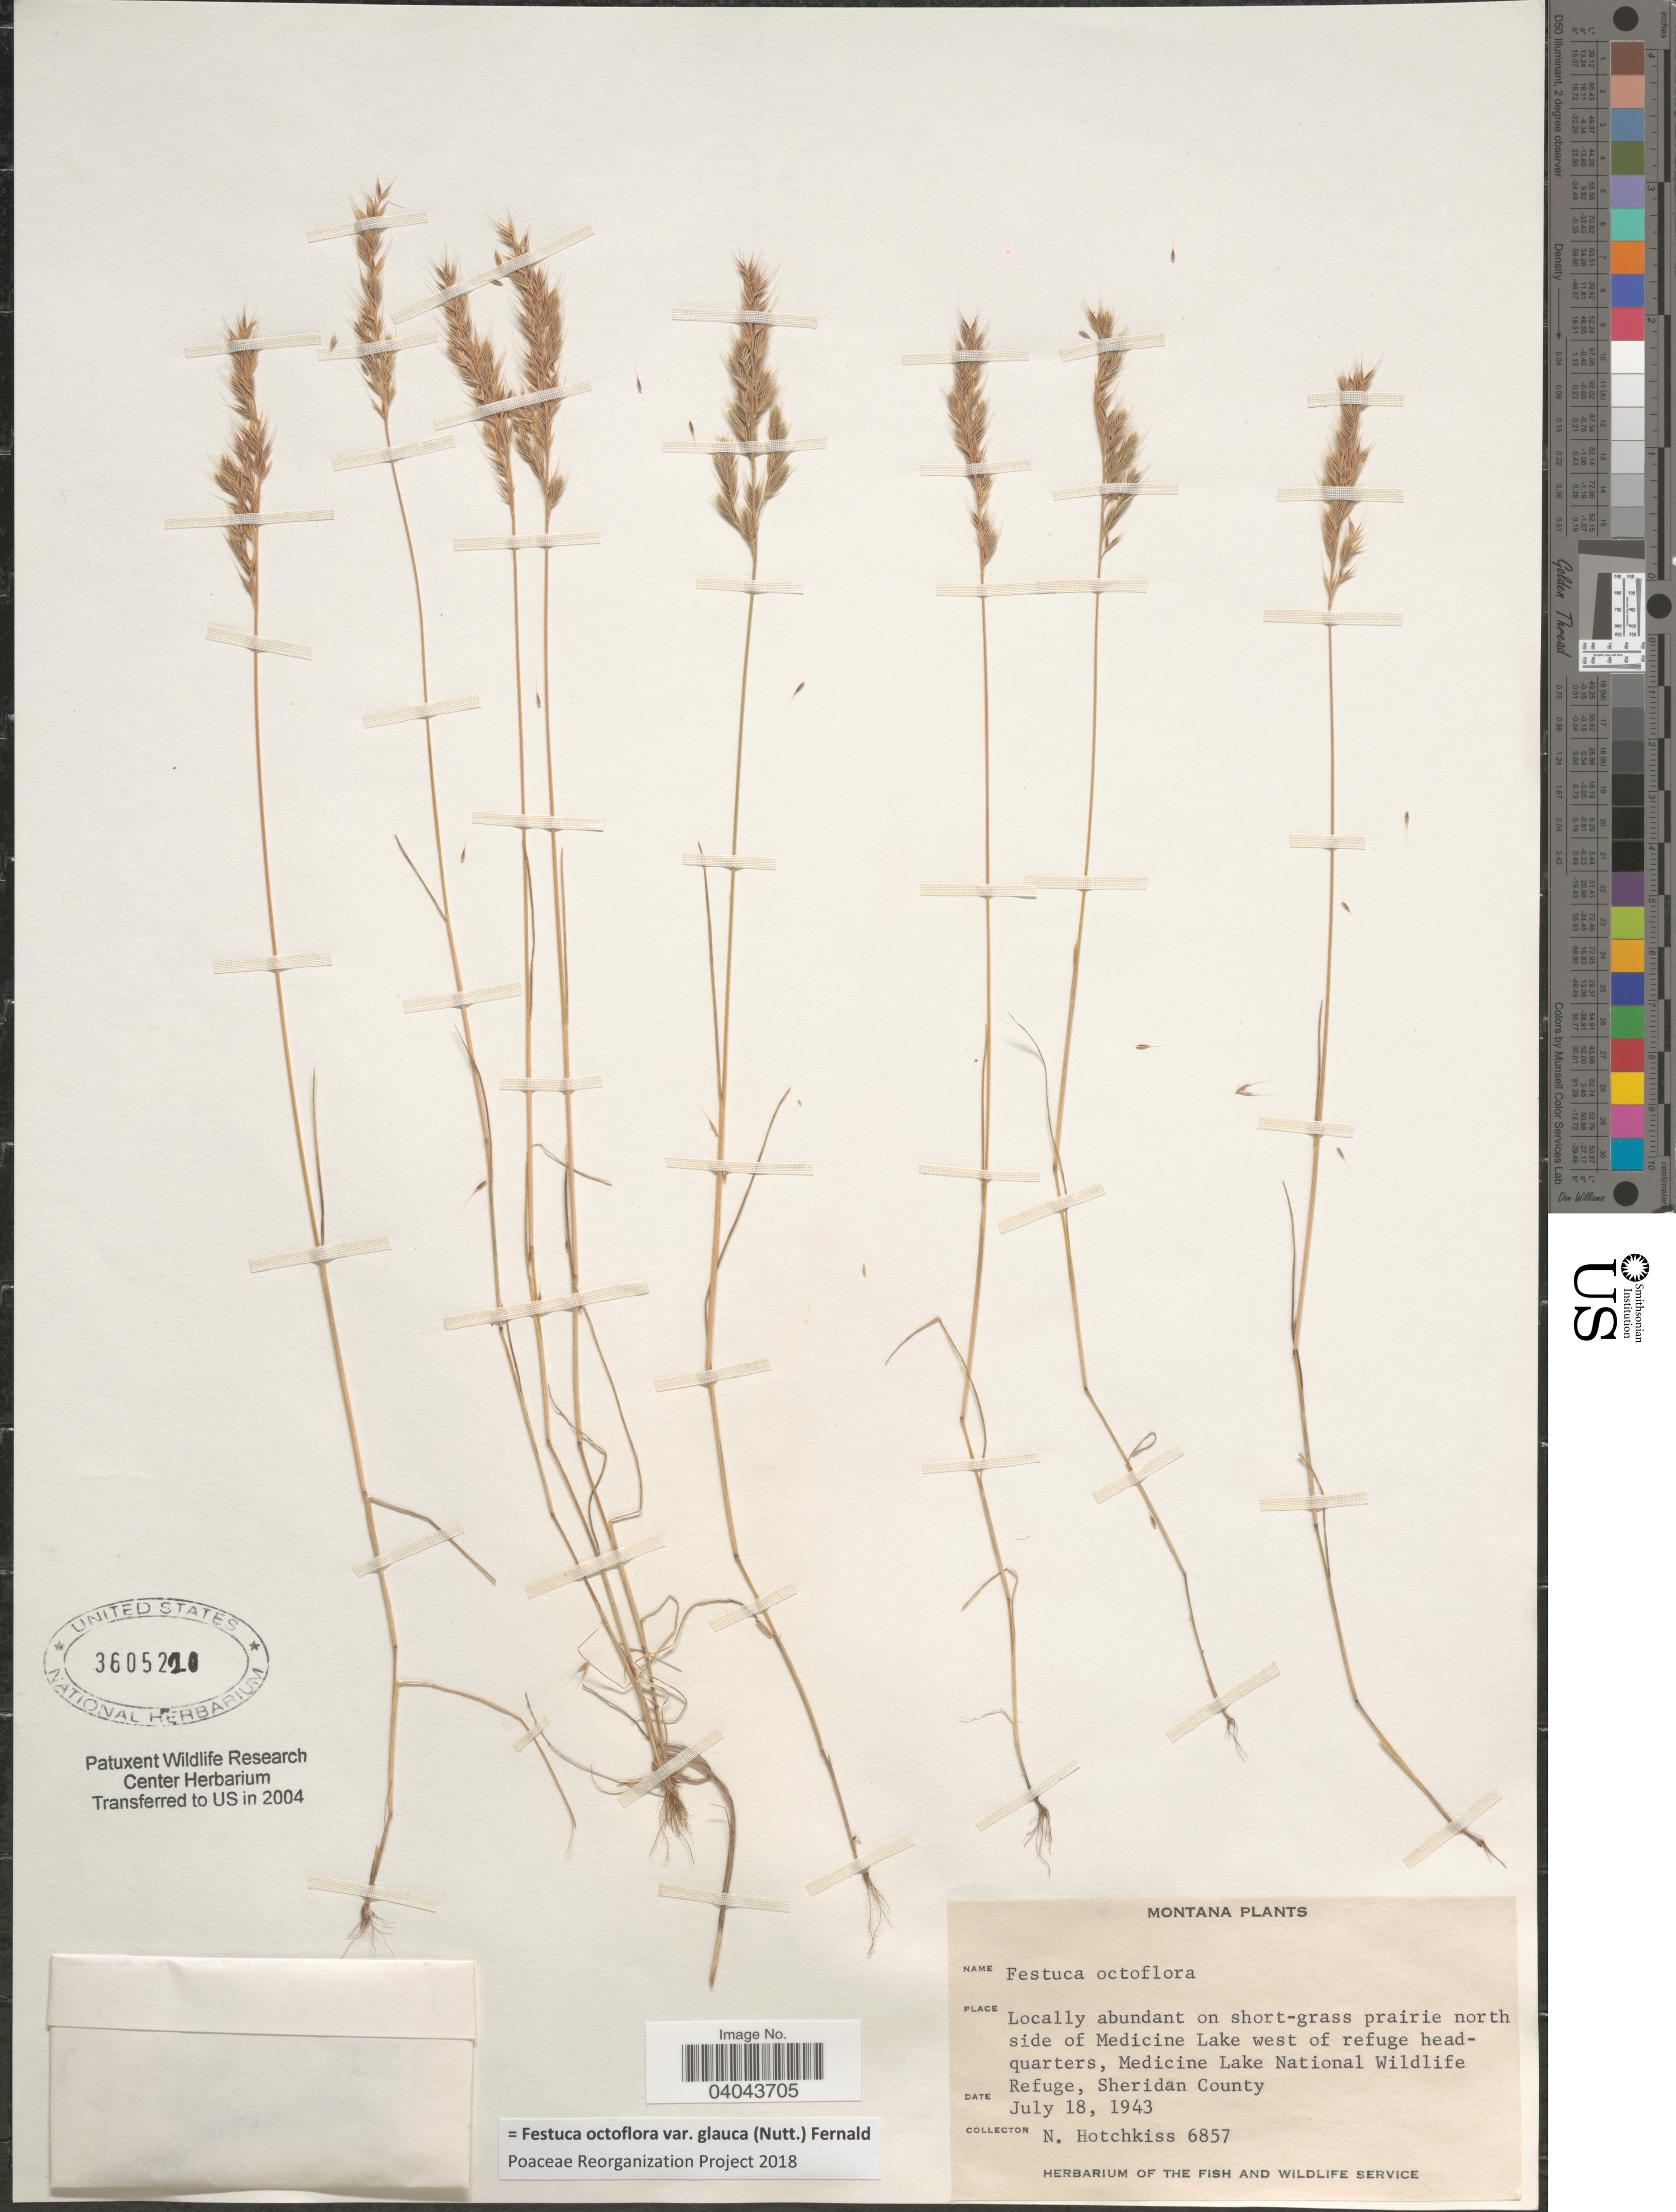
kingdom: Plantae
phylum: Tracheophyta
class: Liliopsida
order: Poales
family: Poaceae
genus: Festuca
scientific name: Festuca octoflora var. glauca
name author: (Nutt.) Fernald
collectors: N. Hotchkiss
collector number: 6857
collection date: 1943-07-18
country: United States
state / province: Montana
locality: North side of Medicine Lake west of refuge headquarters, Medicine Lake National Wildlife Refuge, Sheridan County.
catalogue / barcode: US 3605210